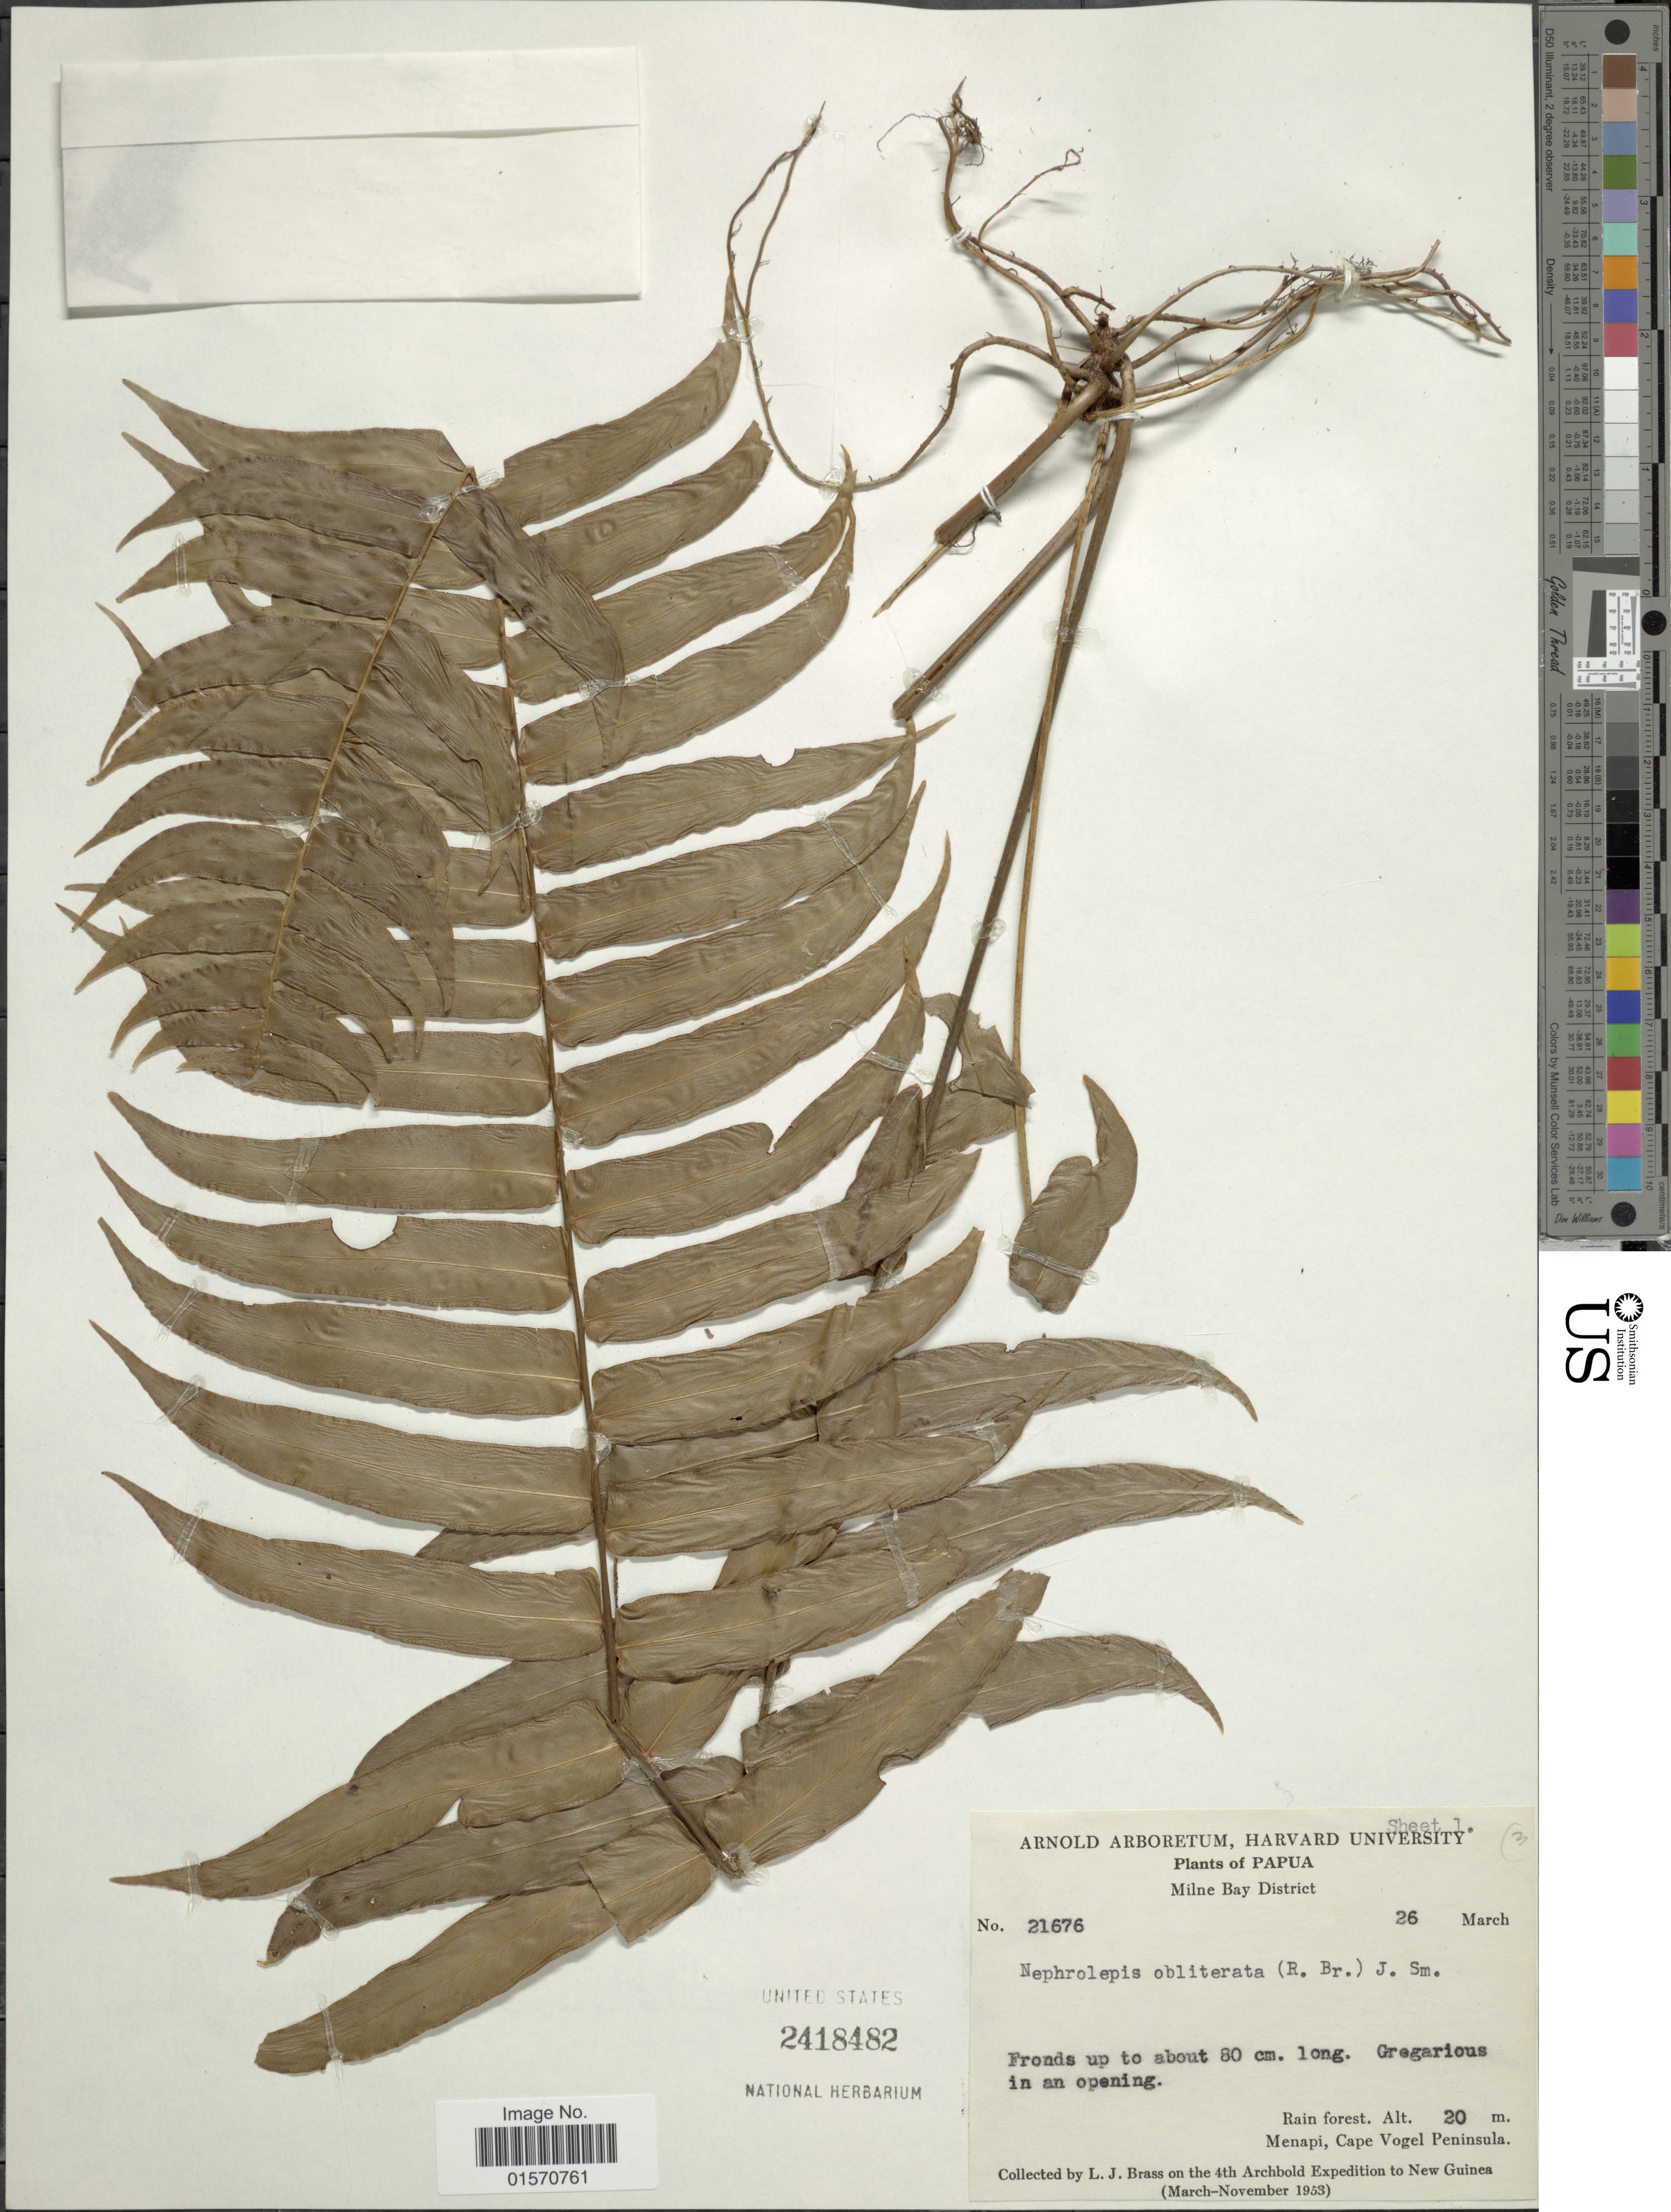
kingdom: Plantae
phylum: Tracheophyta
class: Polypodiopsida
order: Polypodiales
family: Nephrolepidaceae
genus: Nephrolepis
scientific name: Nephrolepis saligna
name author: Cav.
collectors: L. J. Brass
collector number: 21676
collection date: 1953-03-26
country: Papua New Guinea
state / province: Milne Bay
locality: Papua. Rain forest. Menapi, Cape Vogel Peninsula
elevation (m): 20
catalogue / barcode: US 2418482